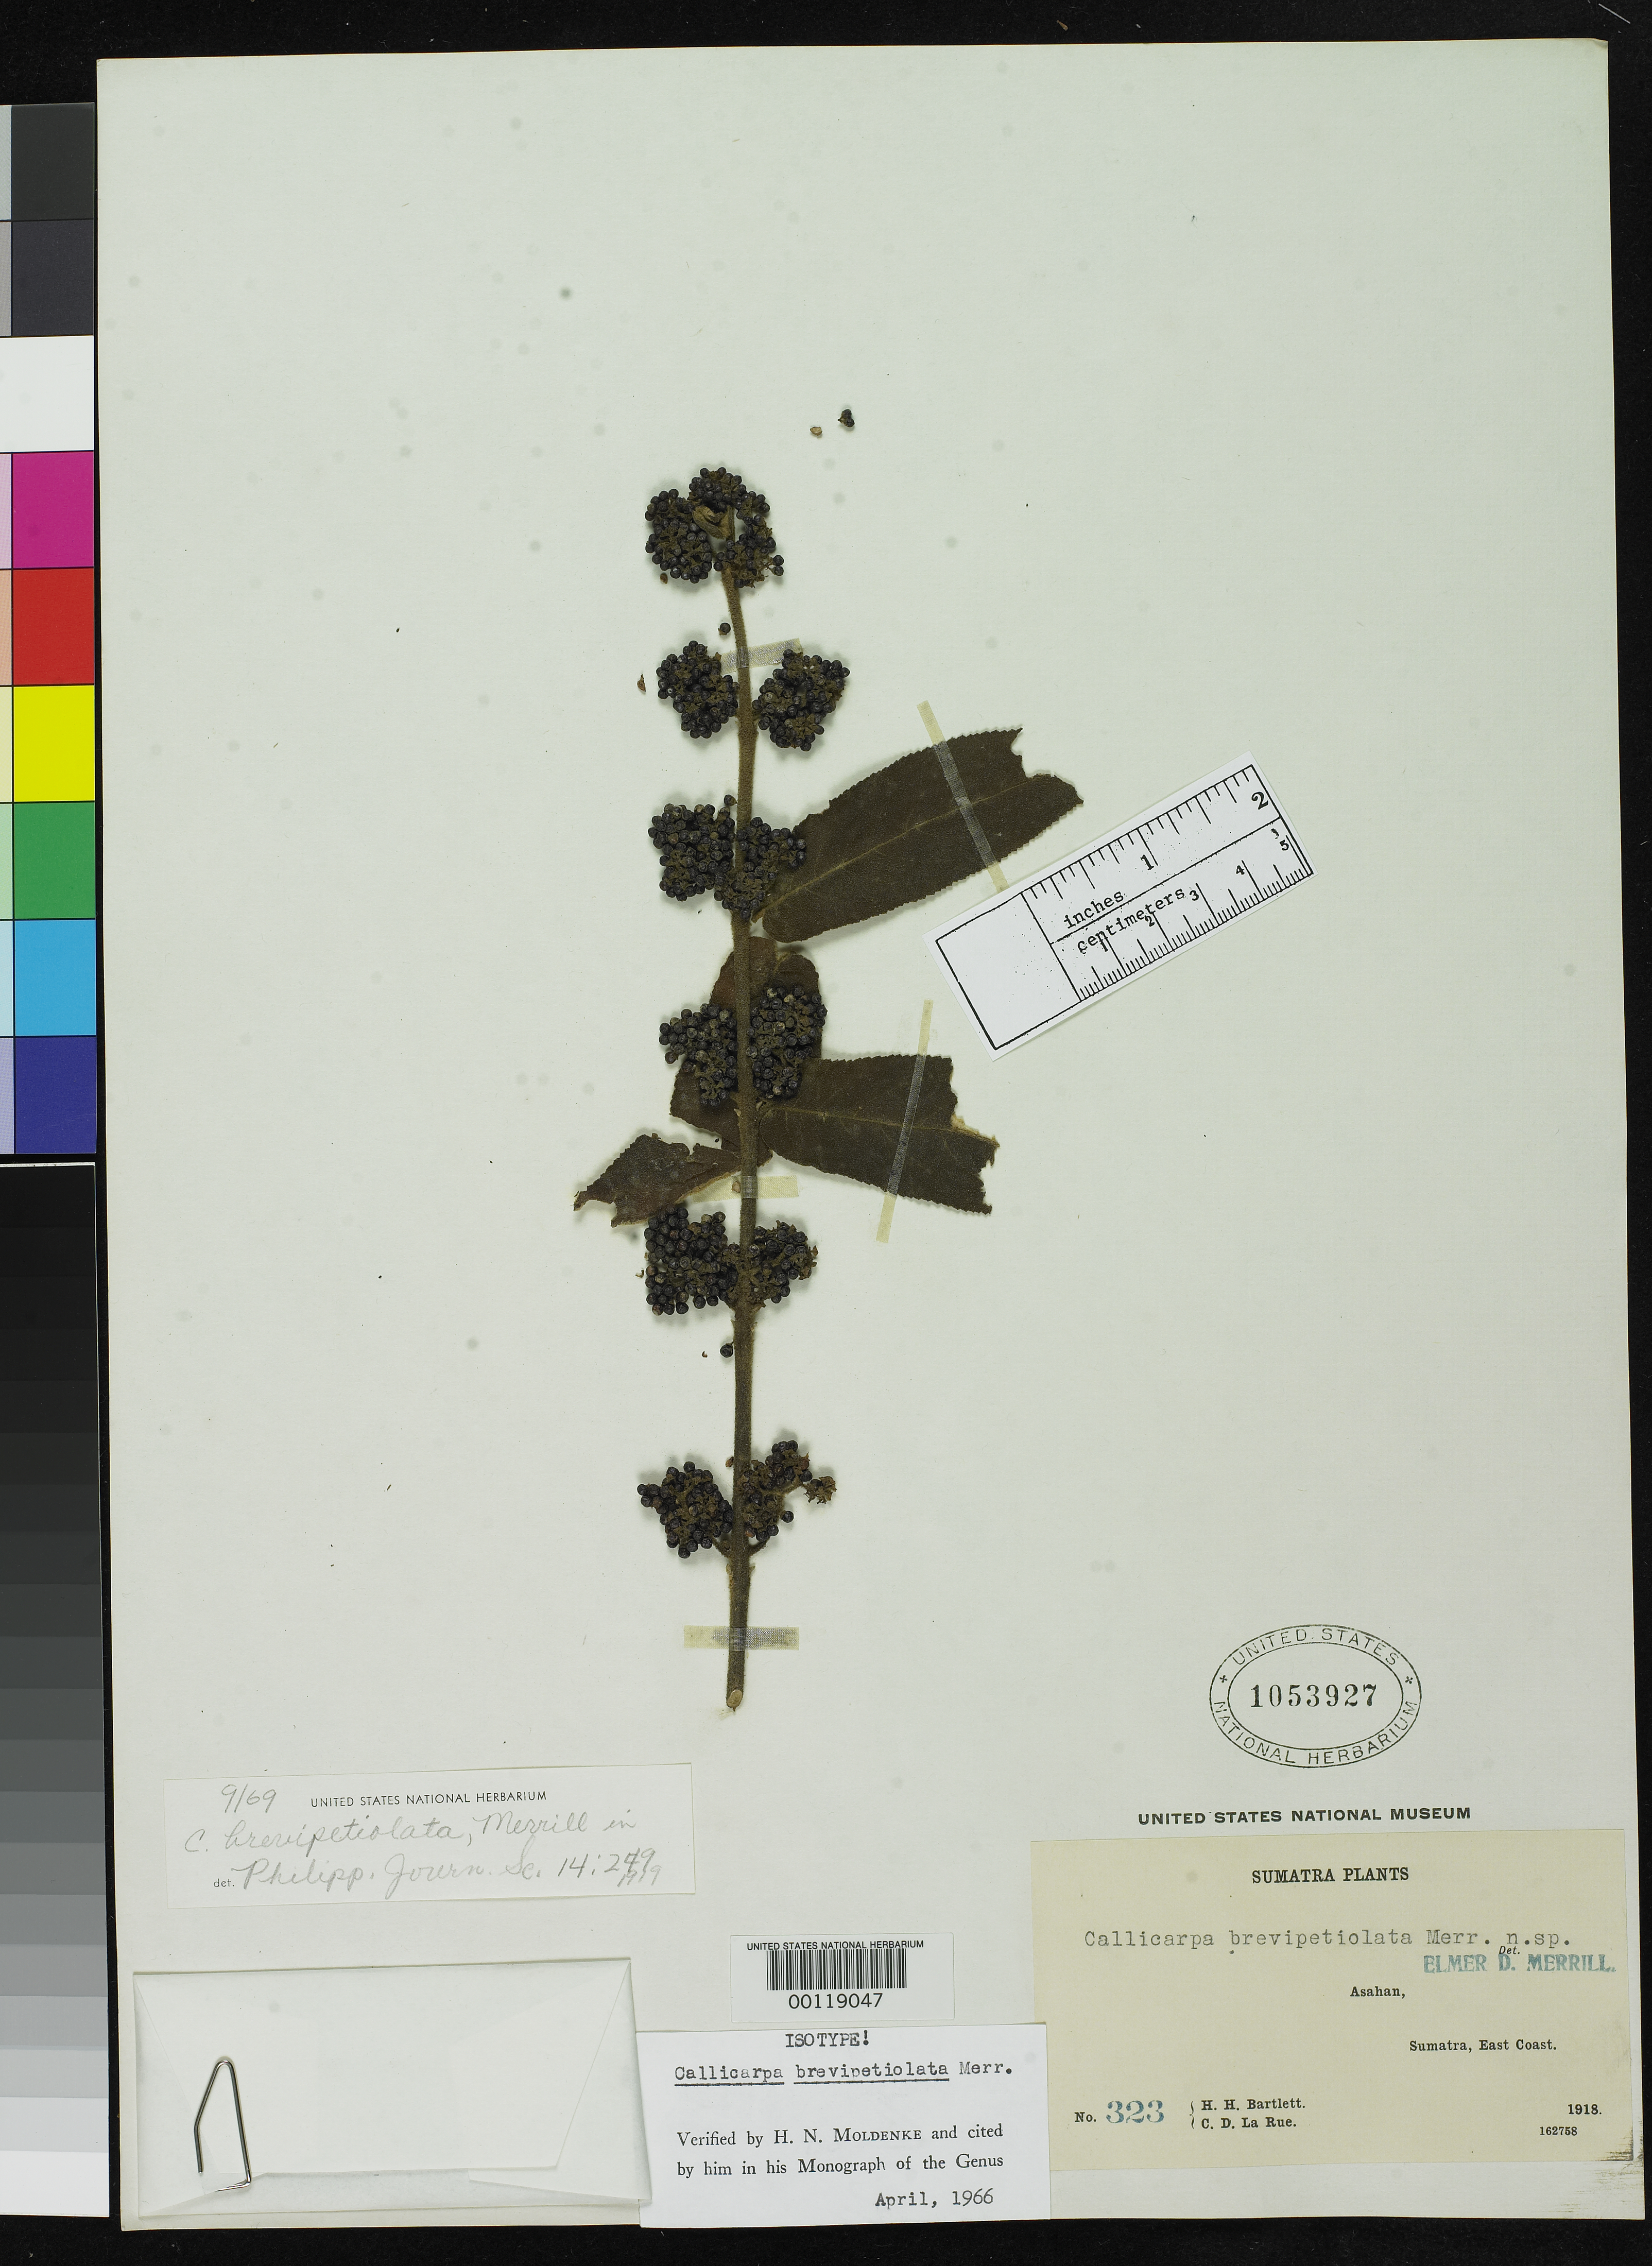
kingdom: Plantae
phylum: Tracheophyta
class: Magnoliopsida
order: Lamiales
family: Lamiaceae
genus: Callicarpa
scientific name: Callicarpa brevipetiolata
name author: Merr.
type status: Isotype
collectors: H. H. Bartlett & C. La Rue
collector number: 323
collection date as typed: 1918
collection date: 1918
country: Indonesia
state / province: Sumatra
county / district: Aceh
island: Sumatra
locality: Asahan.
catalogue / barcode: US 1053927